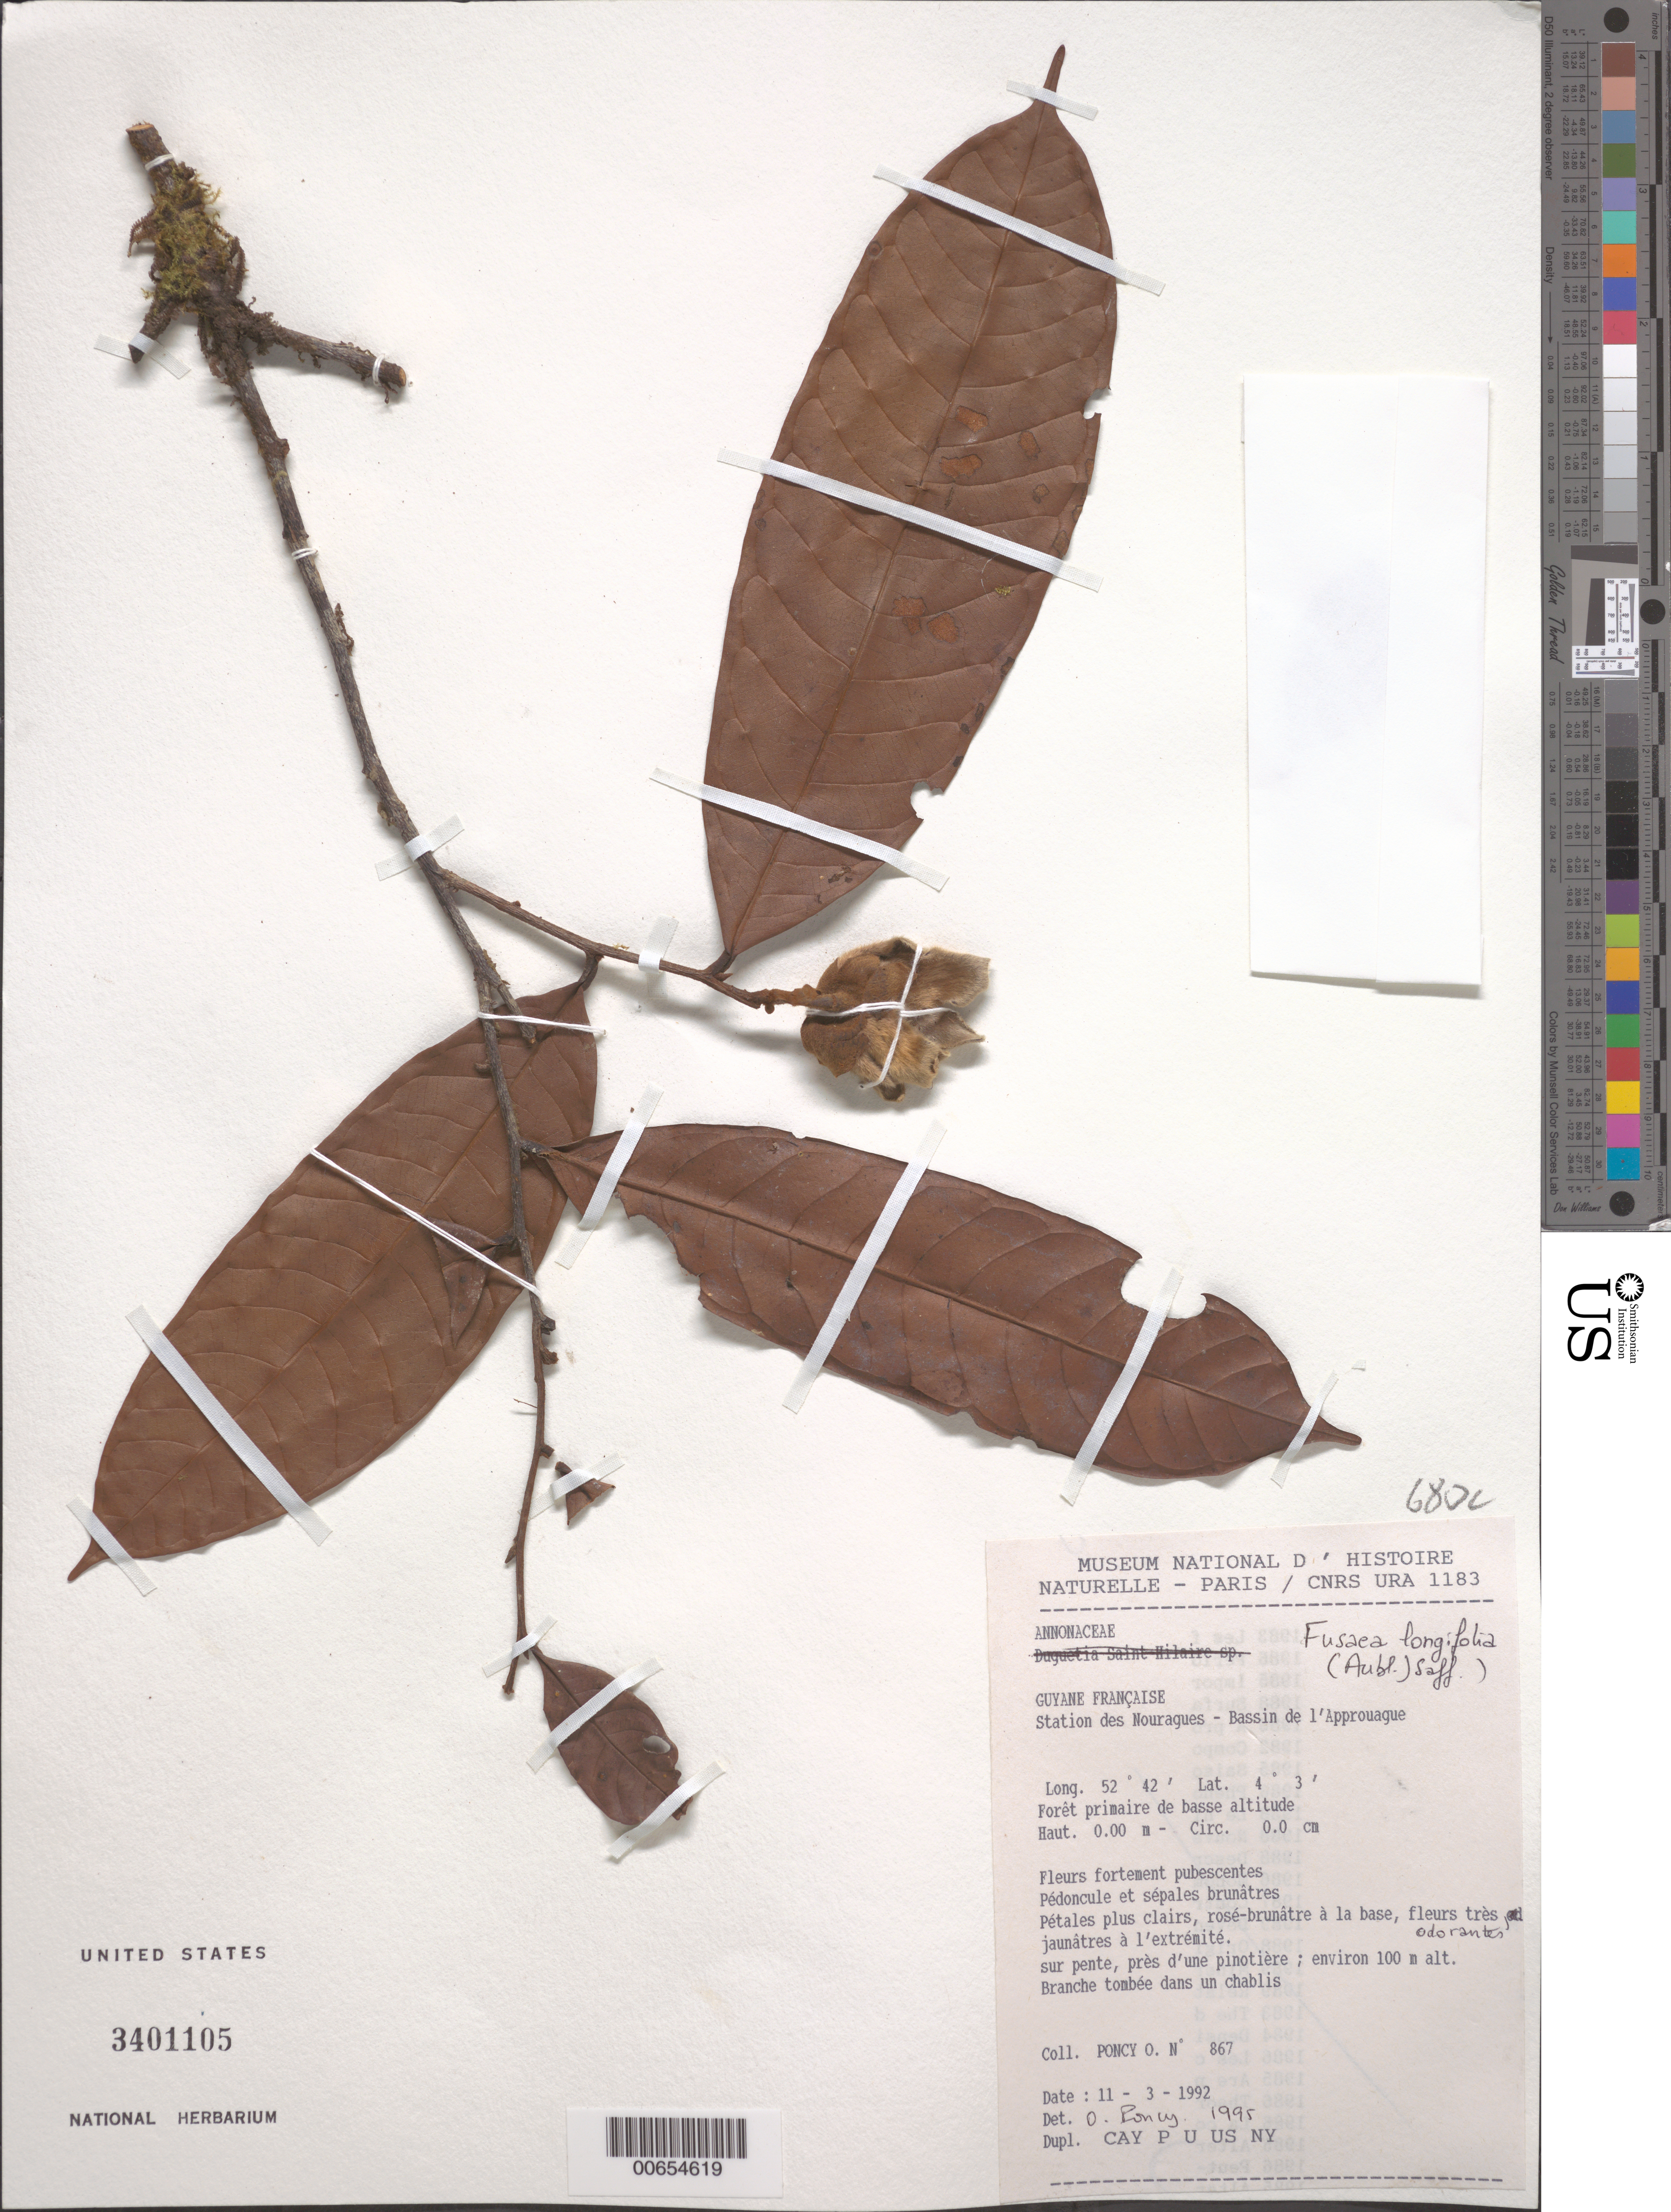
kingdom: Plantae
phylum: Tracheophyta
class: Magnoliopsida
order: Magnoliales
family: Annonaceae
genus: Fusaea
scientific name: Fusaea longifolia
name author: (Aubl.) Saff.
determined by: Poncy, O.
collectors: O. Poncy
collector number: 867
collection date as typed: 11-Mar-92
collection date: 1992-03-11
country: French Guiana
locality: Station des Nouragues, Bassin de l'Approuague, Arataye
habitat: Low primary forest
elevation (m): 100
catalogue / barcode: US 3401105